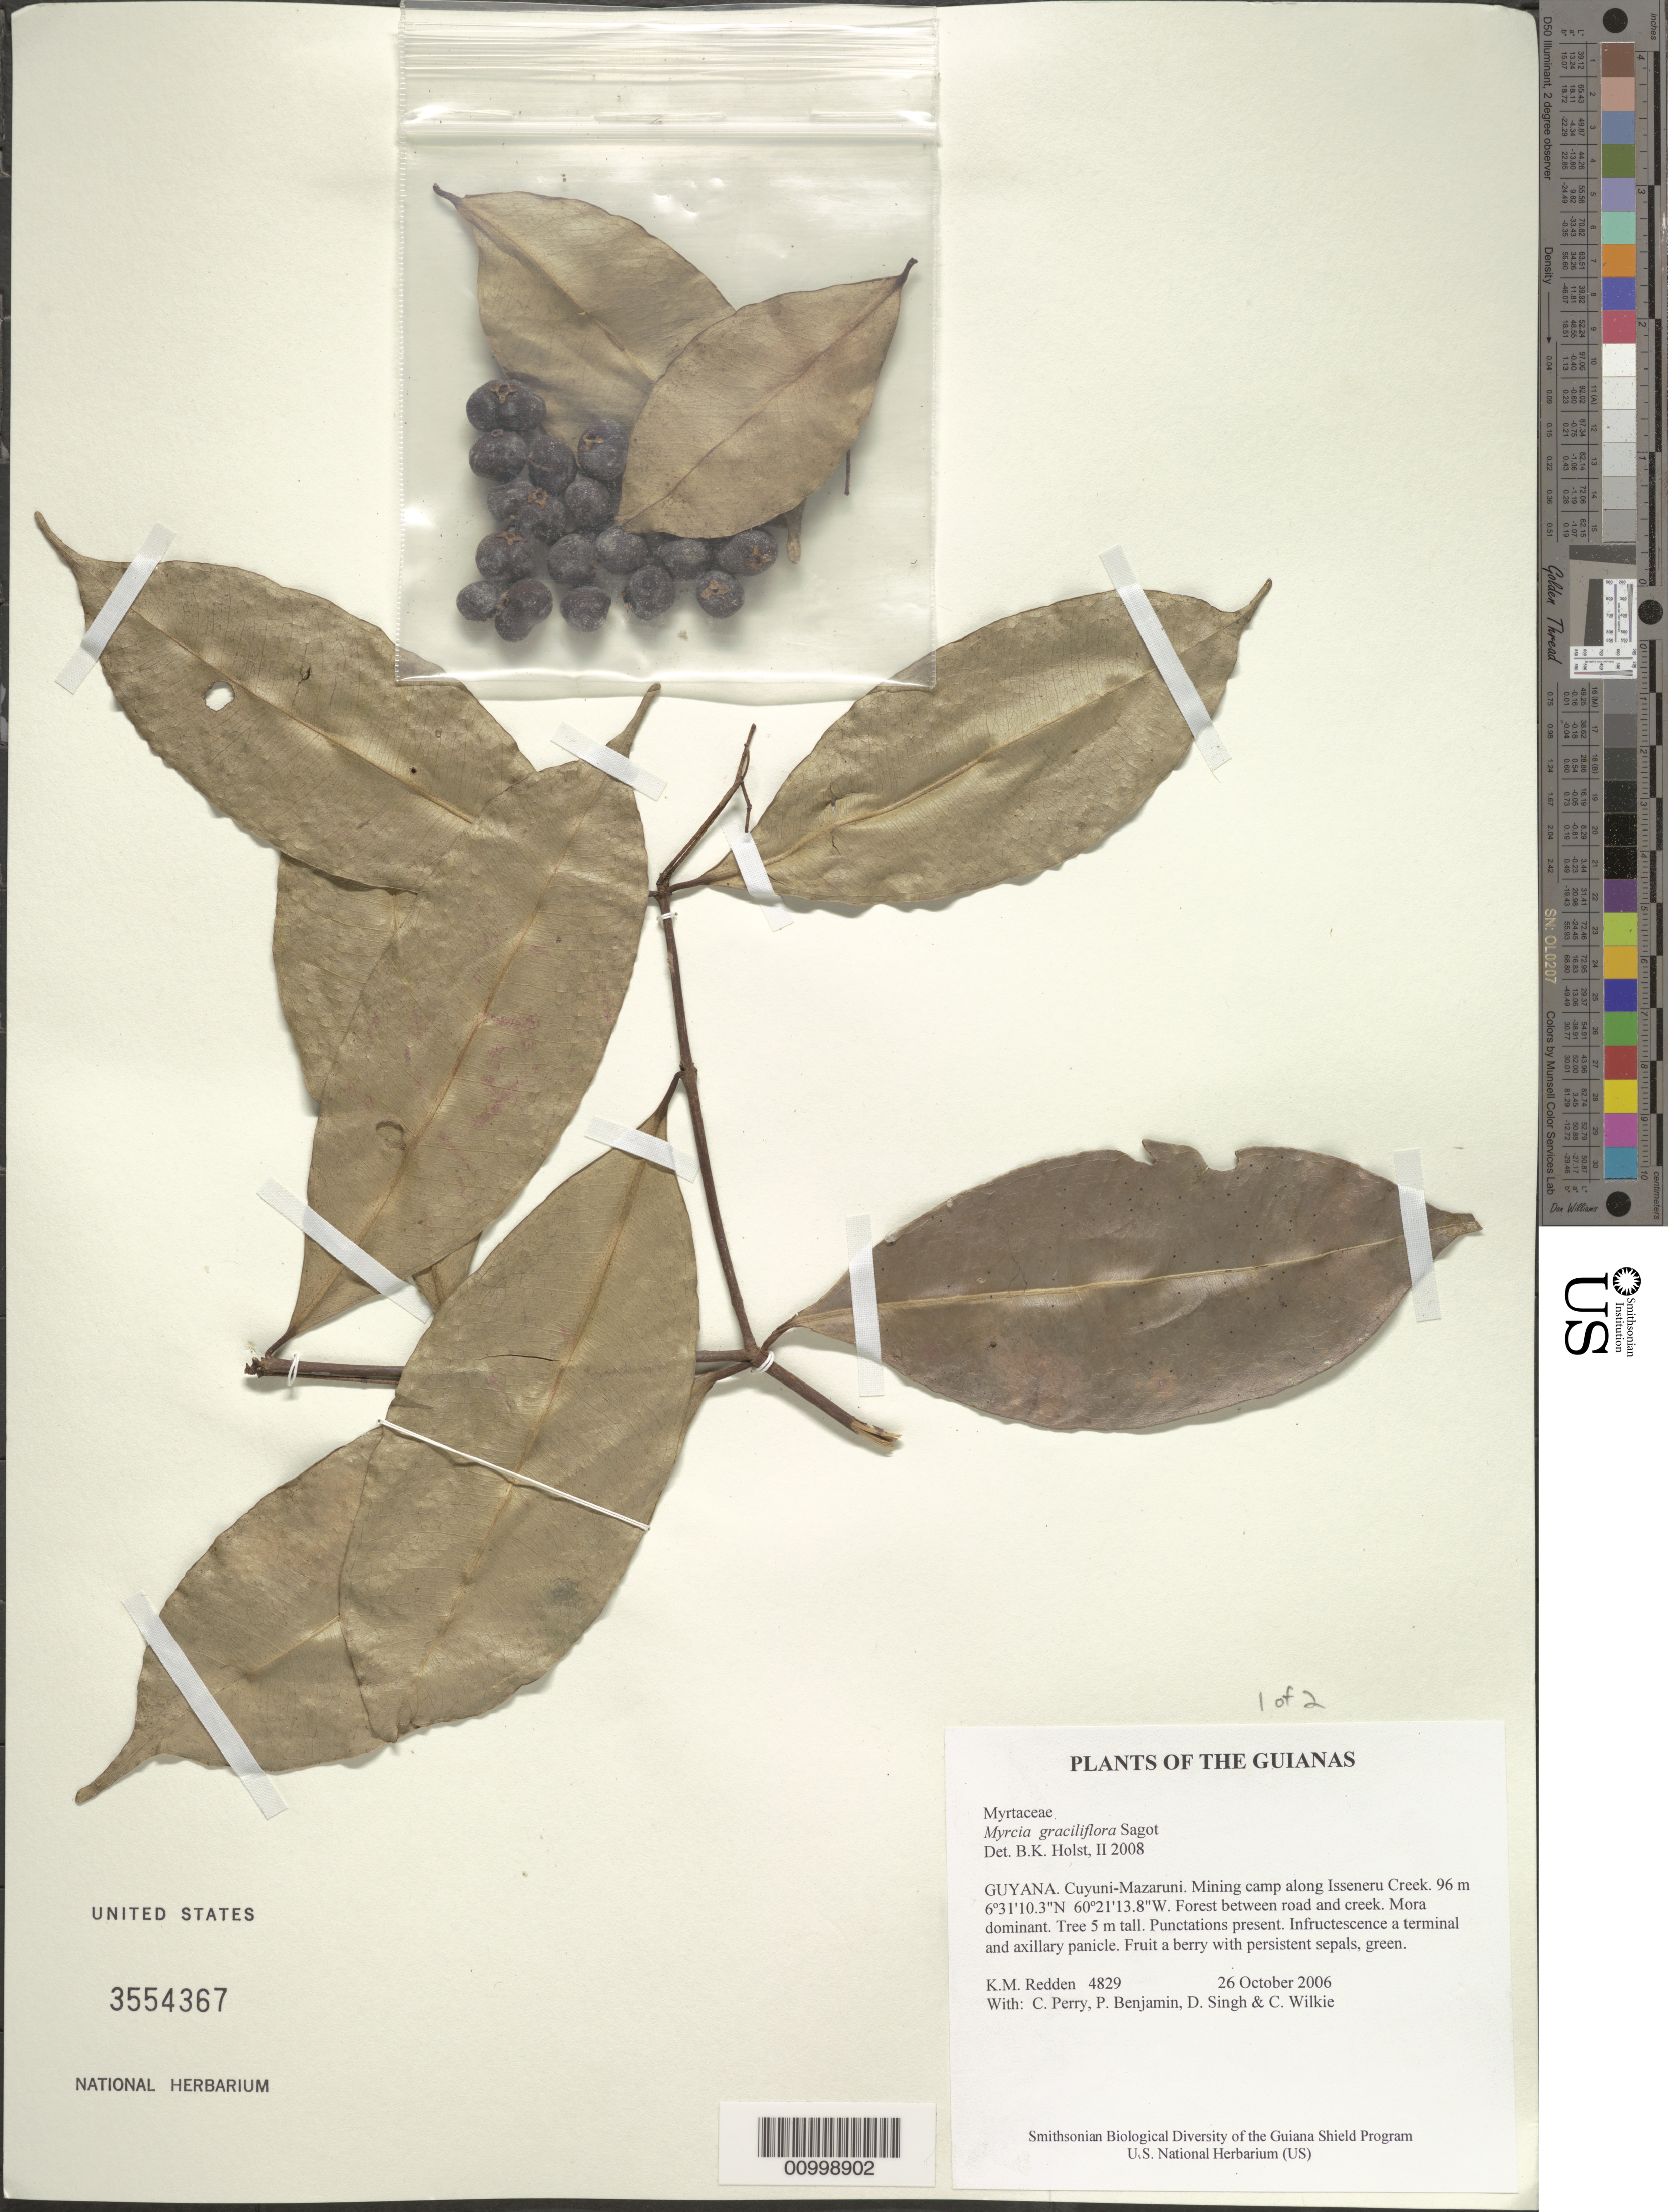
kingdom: Plantae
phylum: Tracheophyta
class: Magnoliopsida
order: Myrtales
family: Myrtaceae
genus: Myrcia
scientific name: Myrcia graciliflora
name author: Sagot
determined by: Holst, Bruce K.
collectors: K. M. Redden, C. Perry, P. Benjamin, D. Singh & C. Wilkie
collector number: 4829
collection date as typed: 26 October 2006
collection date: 2006-10-26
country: Guyana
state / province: Cuyuni-Mazaruni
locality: Mining camp along Isseneru Creek.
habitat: Forest between road and creek. Mora dominant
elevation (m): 96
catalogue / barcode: US 3554367